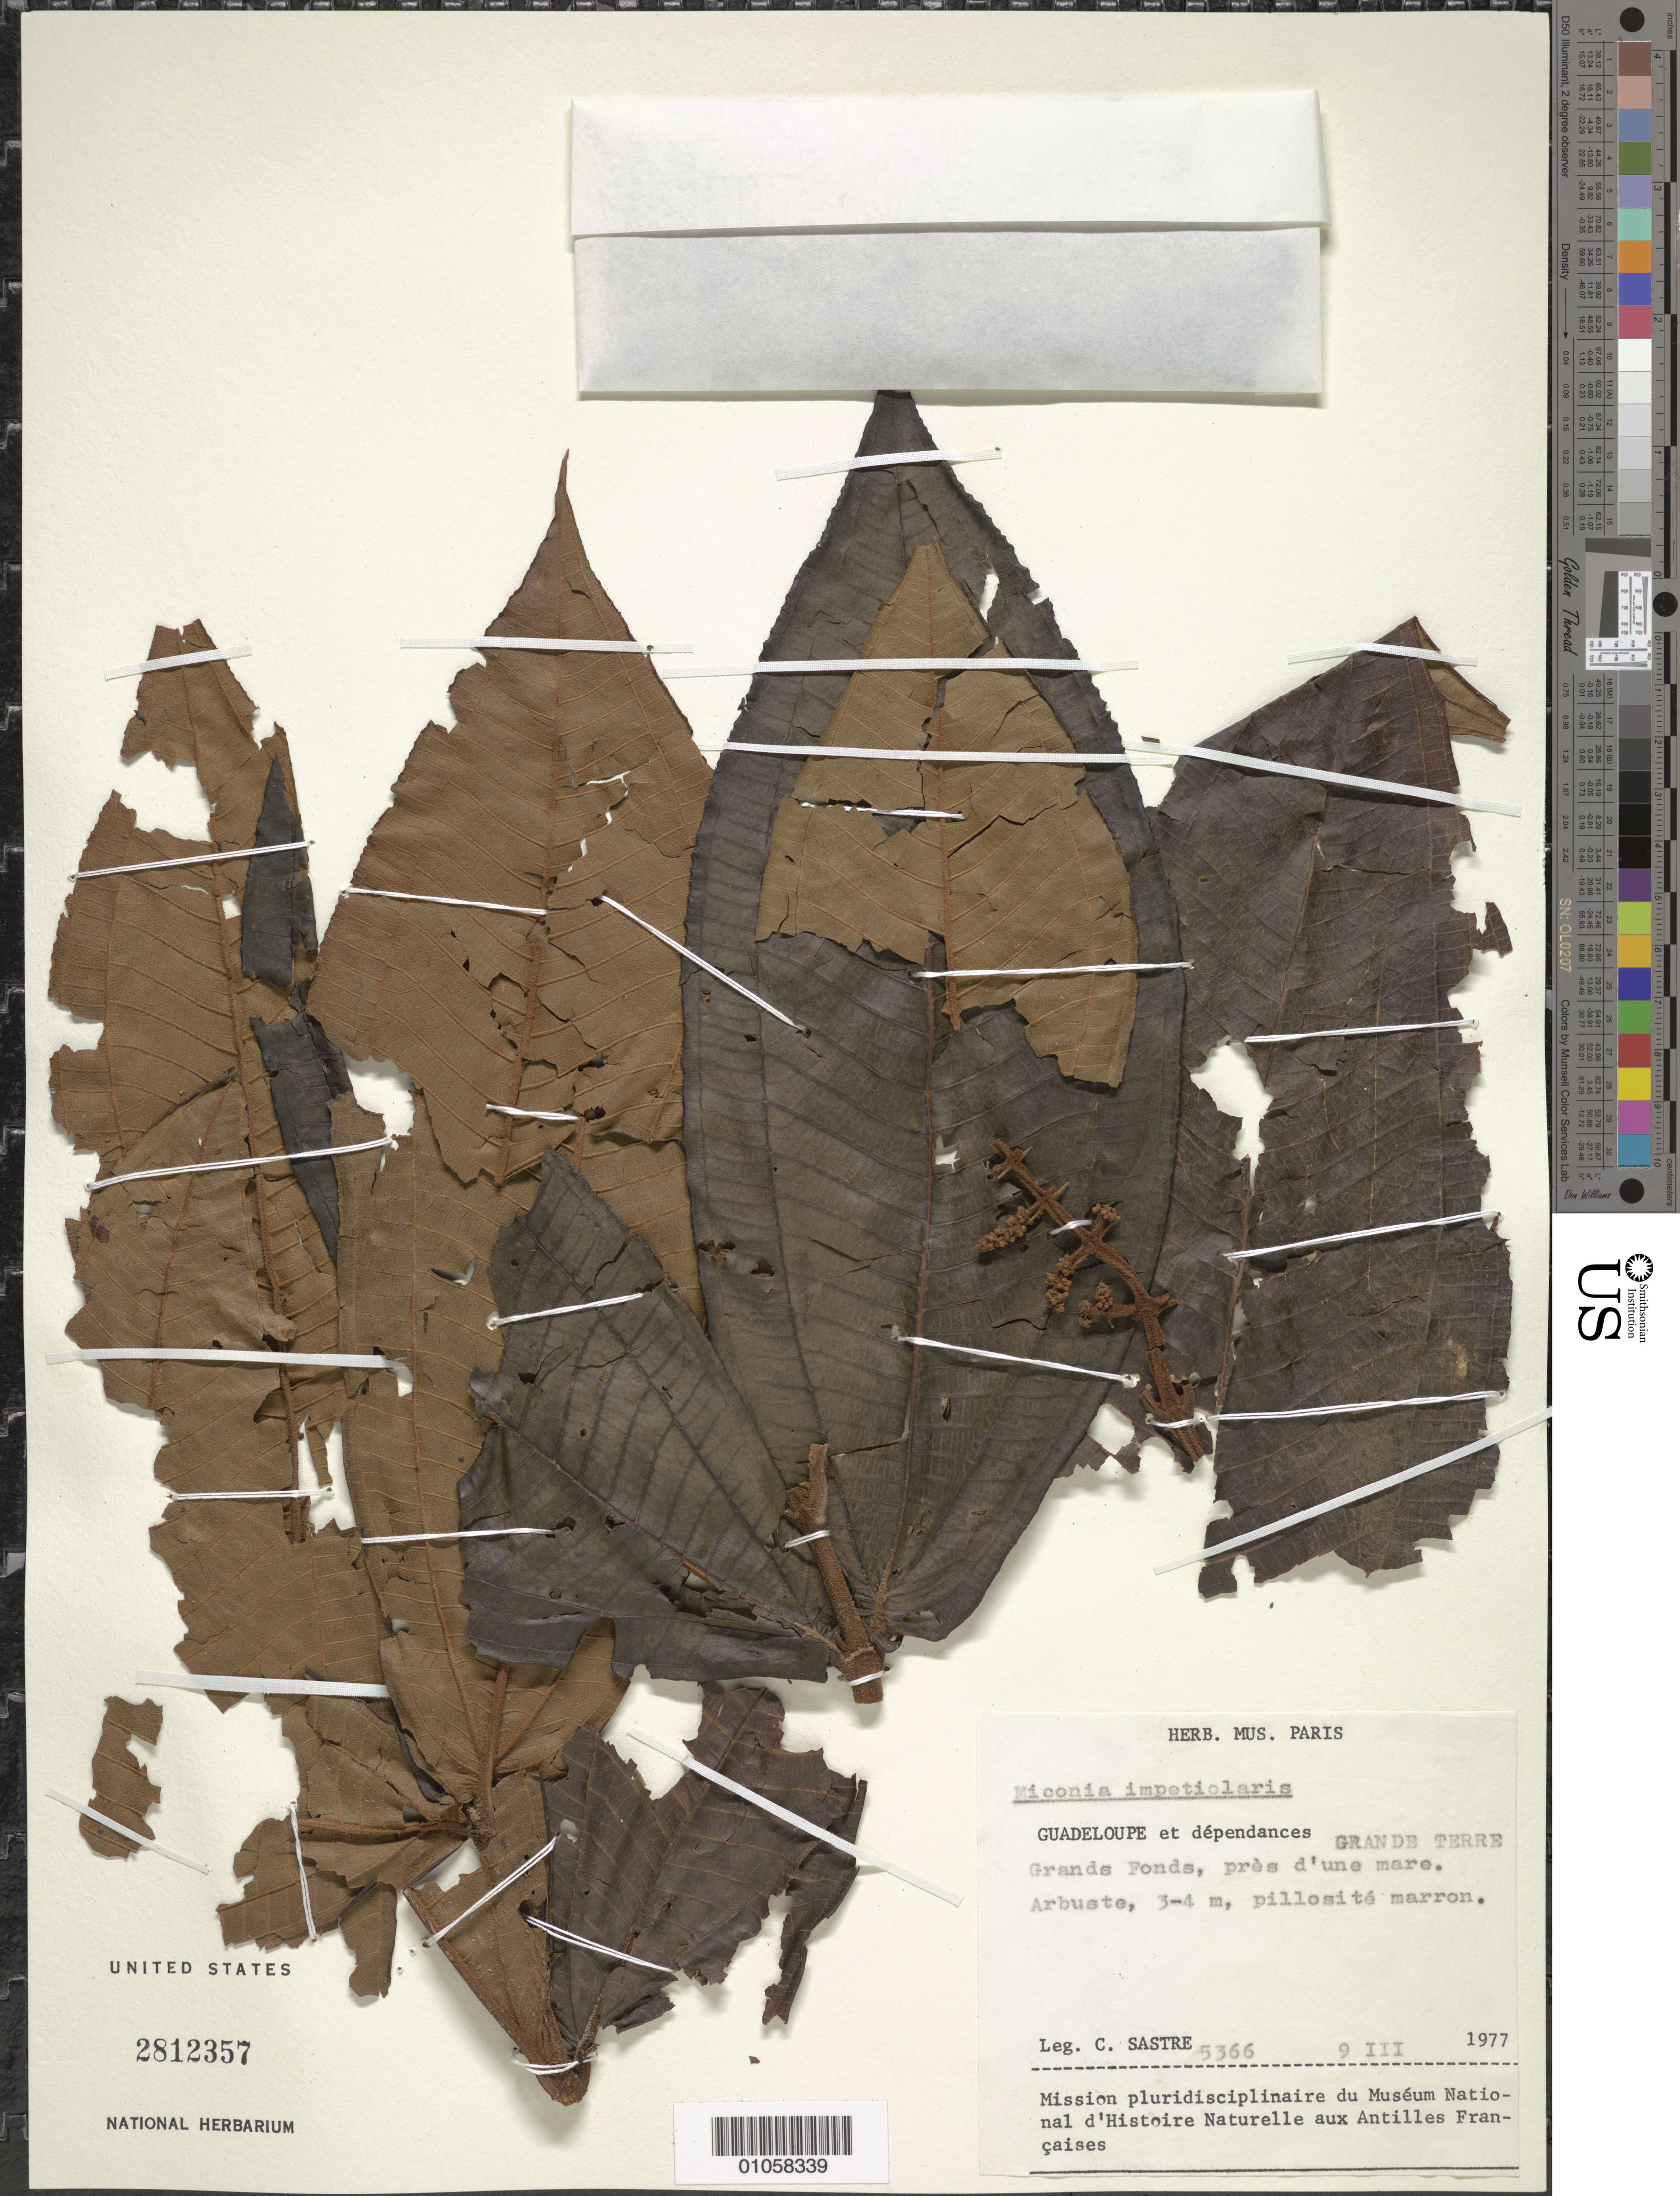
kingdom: Plantae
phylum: Tracheophyta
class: Magnoliopsida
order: Myrtales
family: Melastomataceae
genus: Miconia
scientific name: Miconia impetiolaris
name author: (Sw.) D. Don ex DC.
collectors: C. H. L. Sastre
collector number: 5366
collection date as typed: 09 Mar 1977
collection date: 1977-03-09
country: Guadeloupe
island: Grande Terre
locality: Grands Ponds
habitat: Près d'une mare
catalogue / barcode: US 2812357